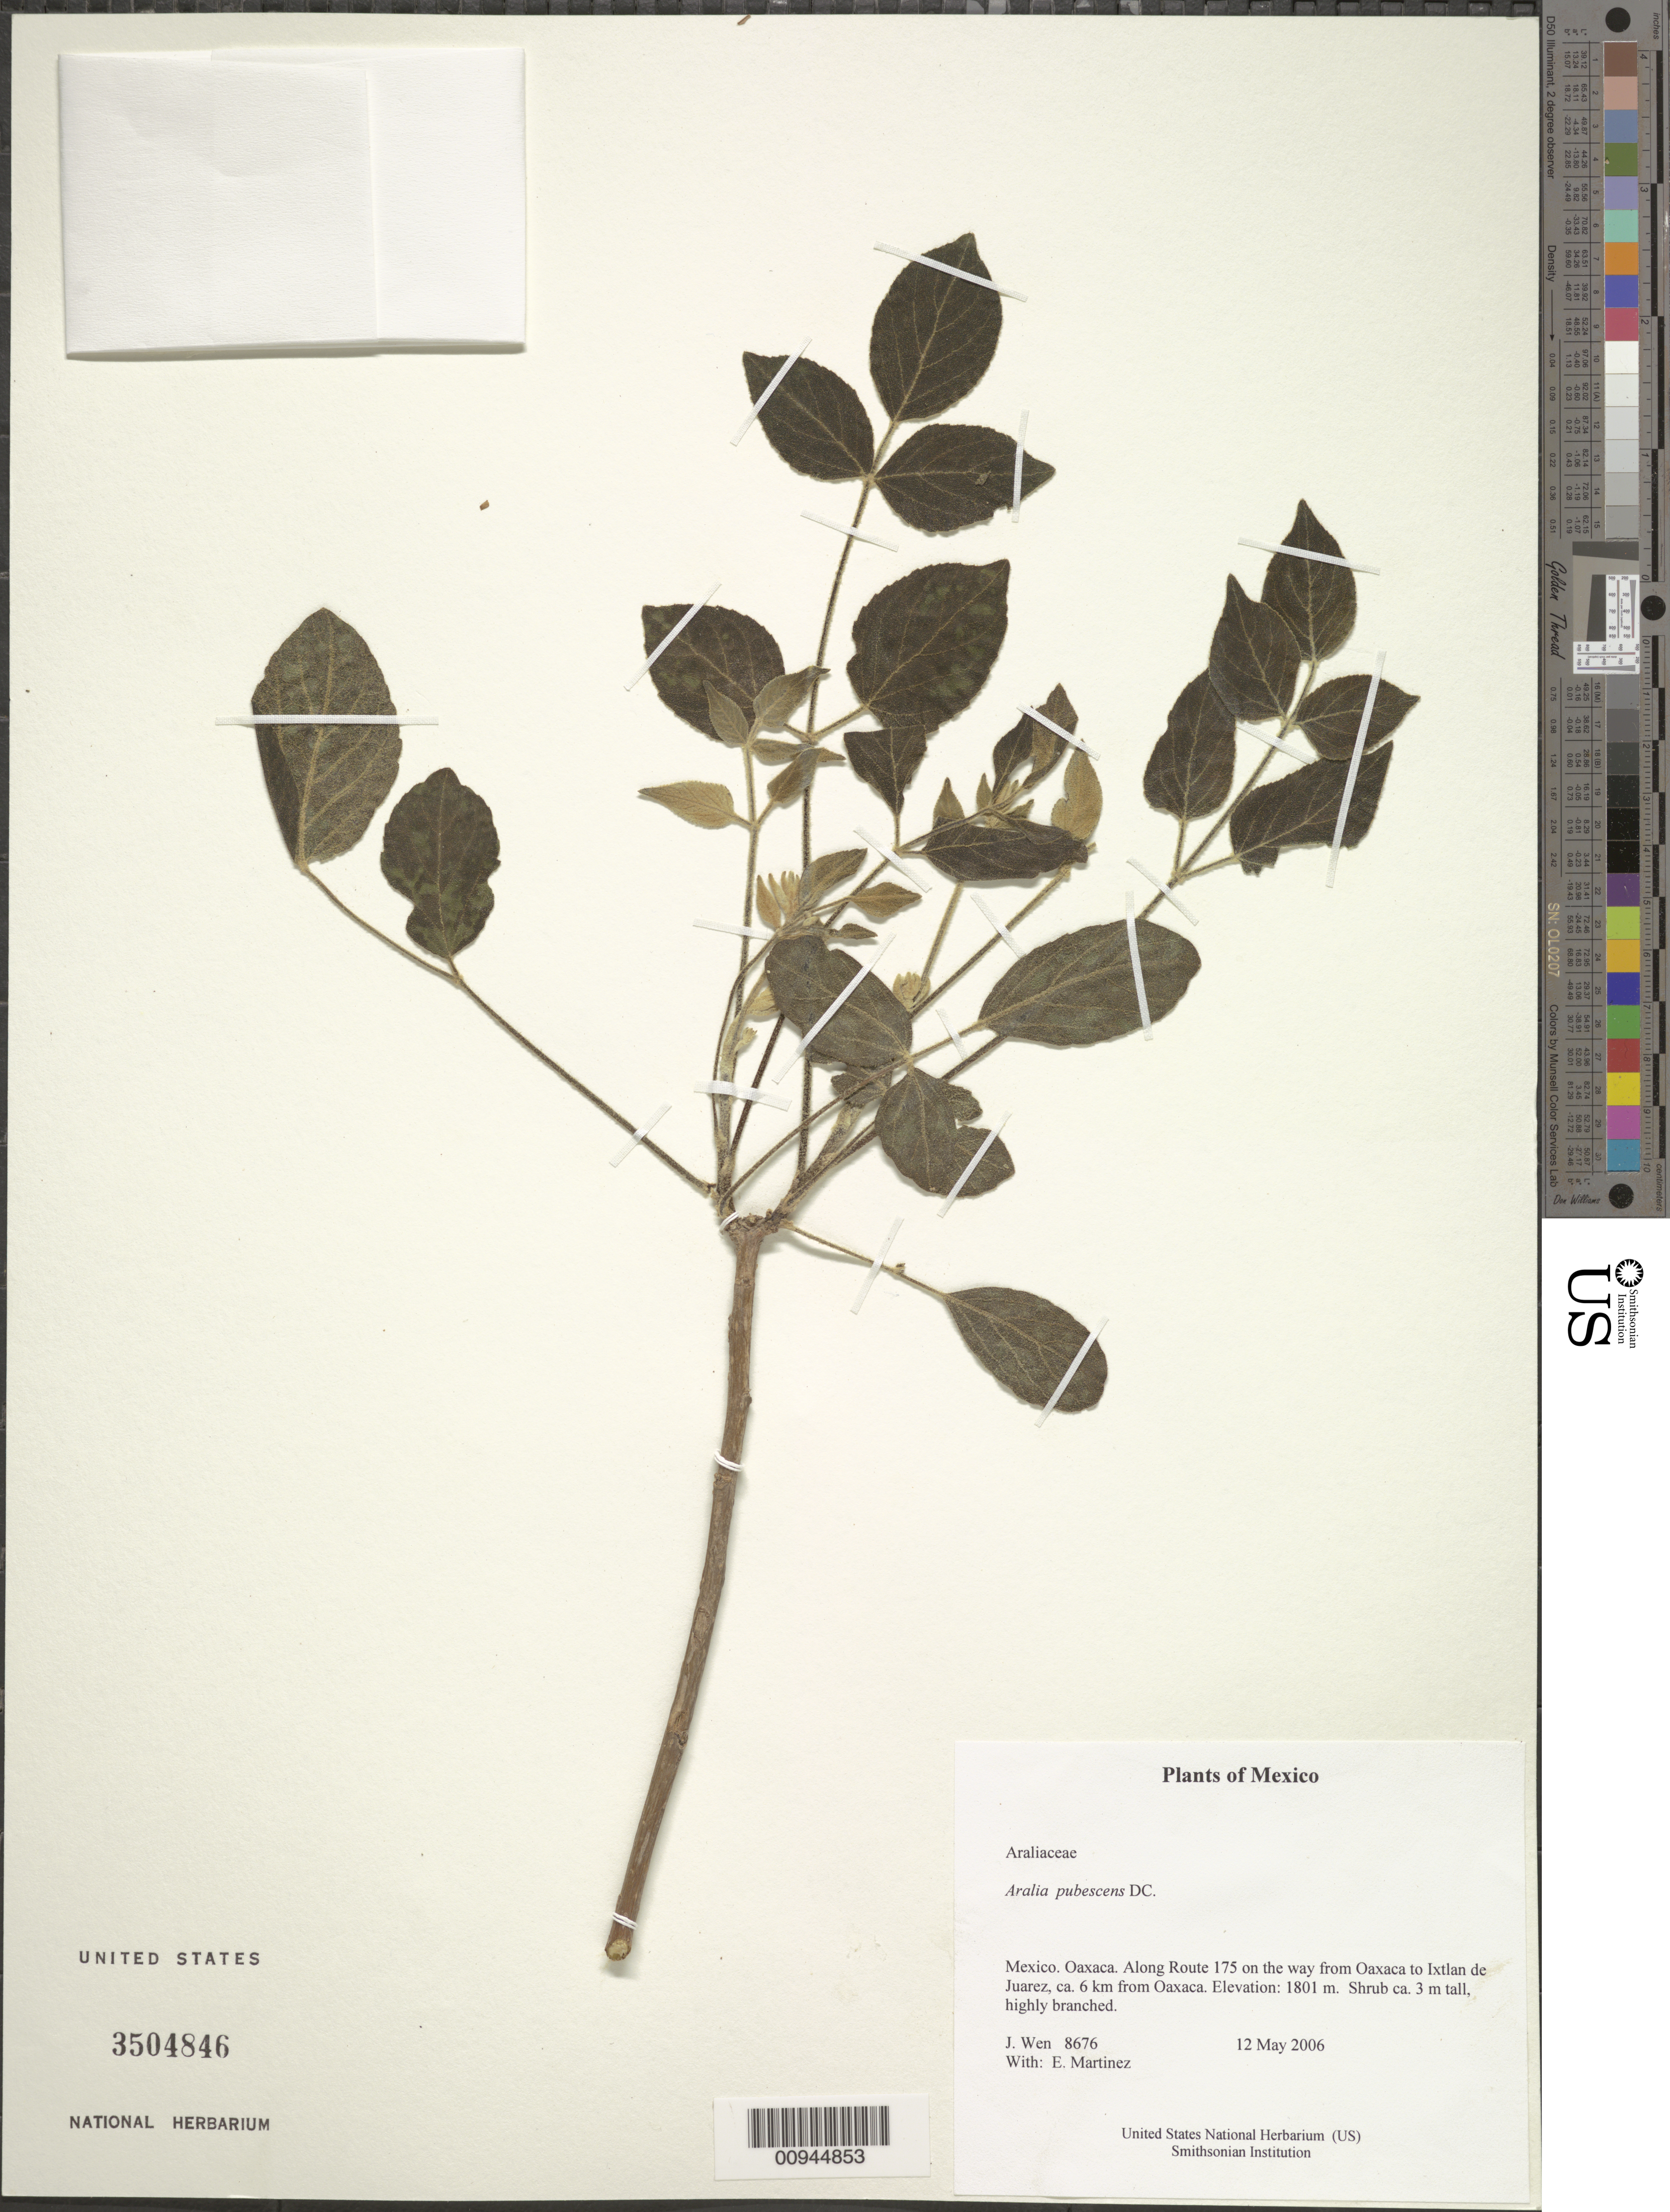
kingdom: Plantae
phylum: Tracheophyta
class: Magnoliopsida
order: Apiales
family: Araliaceae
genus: Aralia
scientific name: Aralia pubescens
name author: DC.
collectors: J. Wen & E. Martínez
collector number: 8676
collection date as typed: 12 May 2006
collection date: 2006-05-12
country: Mexico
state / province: Oaxaca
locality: Along Route 175 on the way from Oaxaca to Ixtlan de Juarez, ca. 6 km from Oaxaca.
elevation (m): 1801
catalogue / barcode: US 3504846